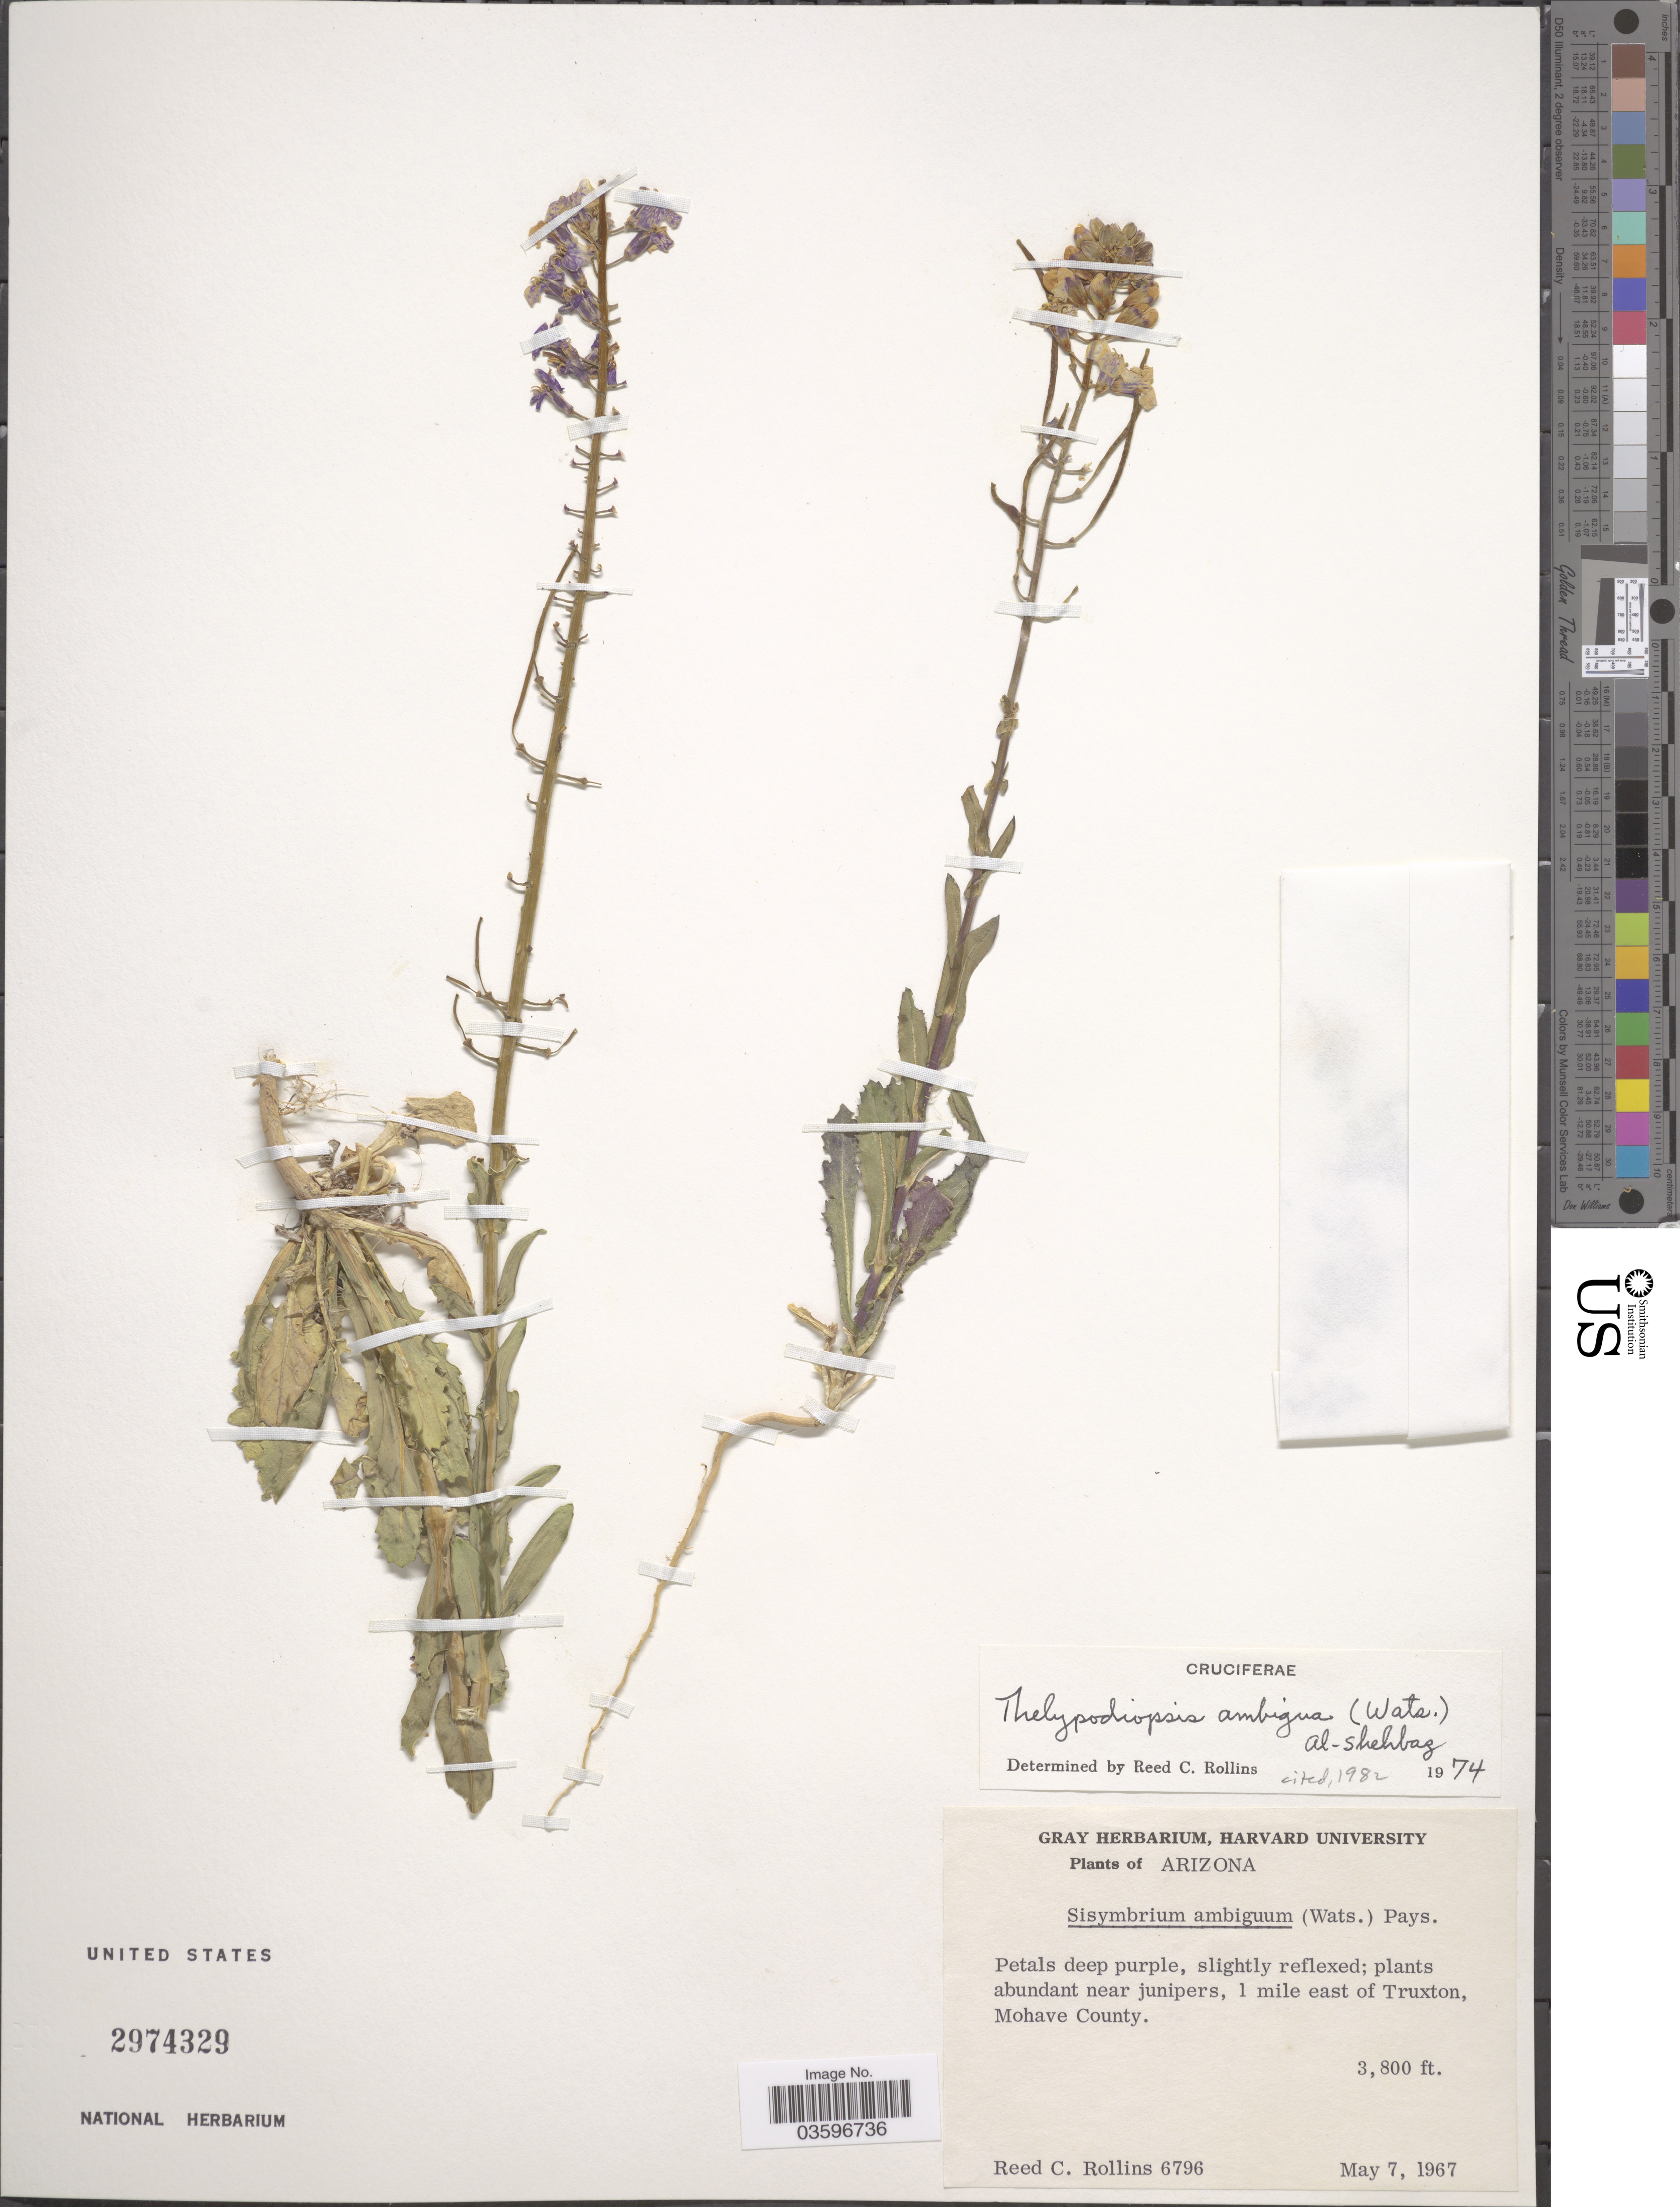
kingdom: Plantae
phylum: Tracheophyta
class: Magnoliopsida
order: Brassicales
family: Brassicaceae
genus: Thelypodiopsis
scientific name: Thelypodiopsis ambigua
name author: (S. Watson) Al-Shehbaz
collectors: R. C. Rollins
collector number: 6796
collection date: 1967-05-07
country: United States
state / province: Arizona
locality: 1 mile east of Truxton, Mohave County.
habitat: plants abundant near junipers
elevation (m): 1158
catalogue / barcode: US 2974329